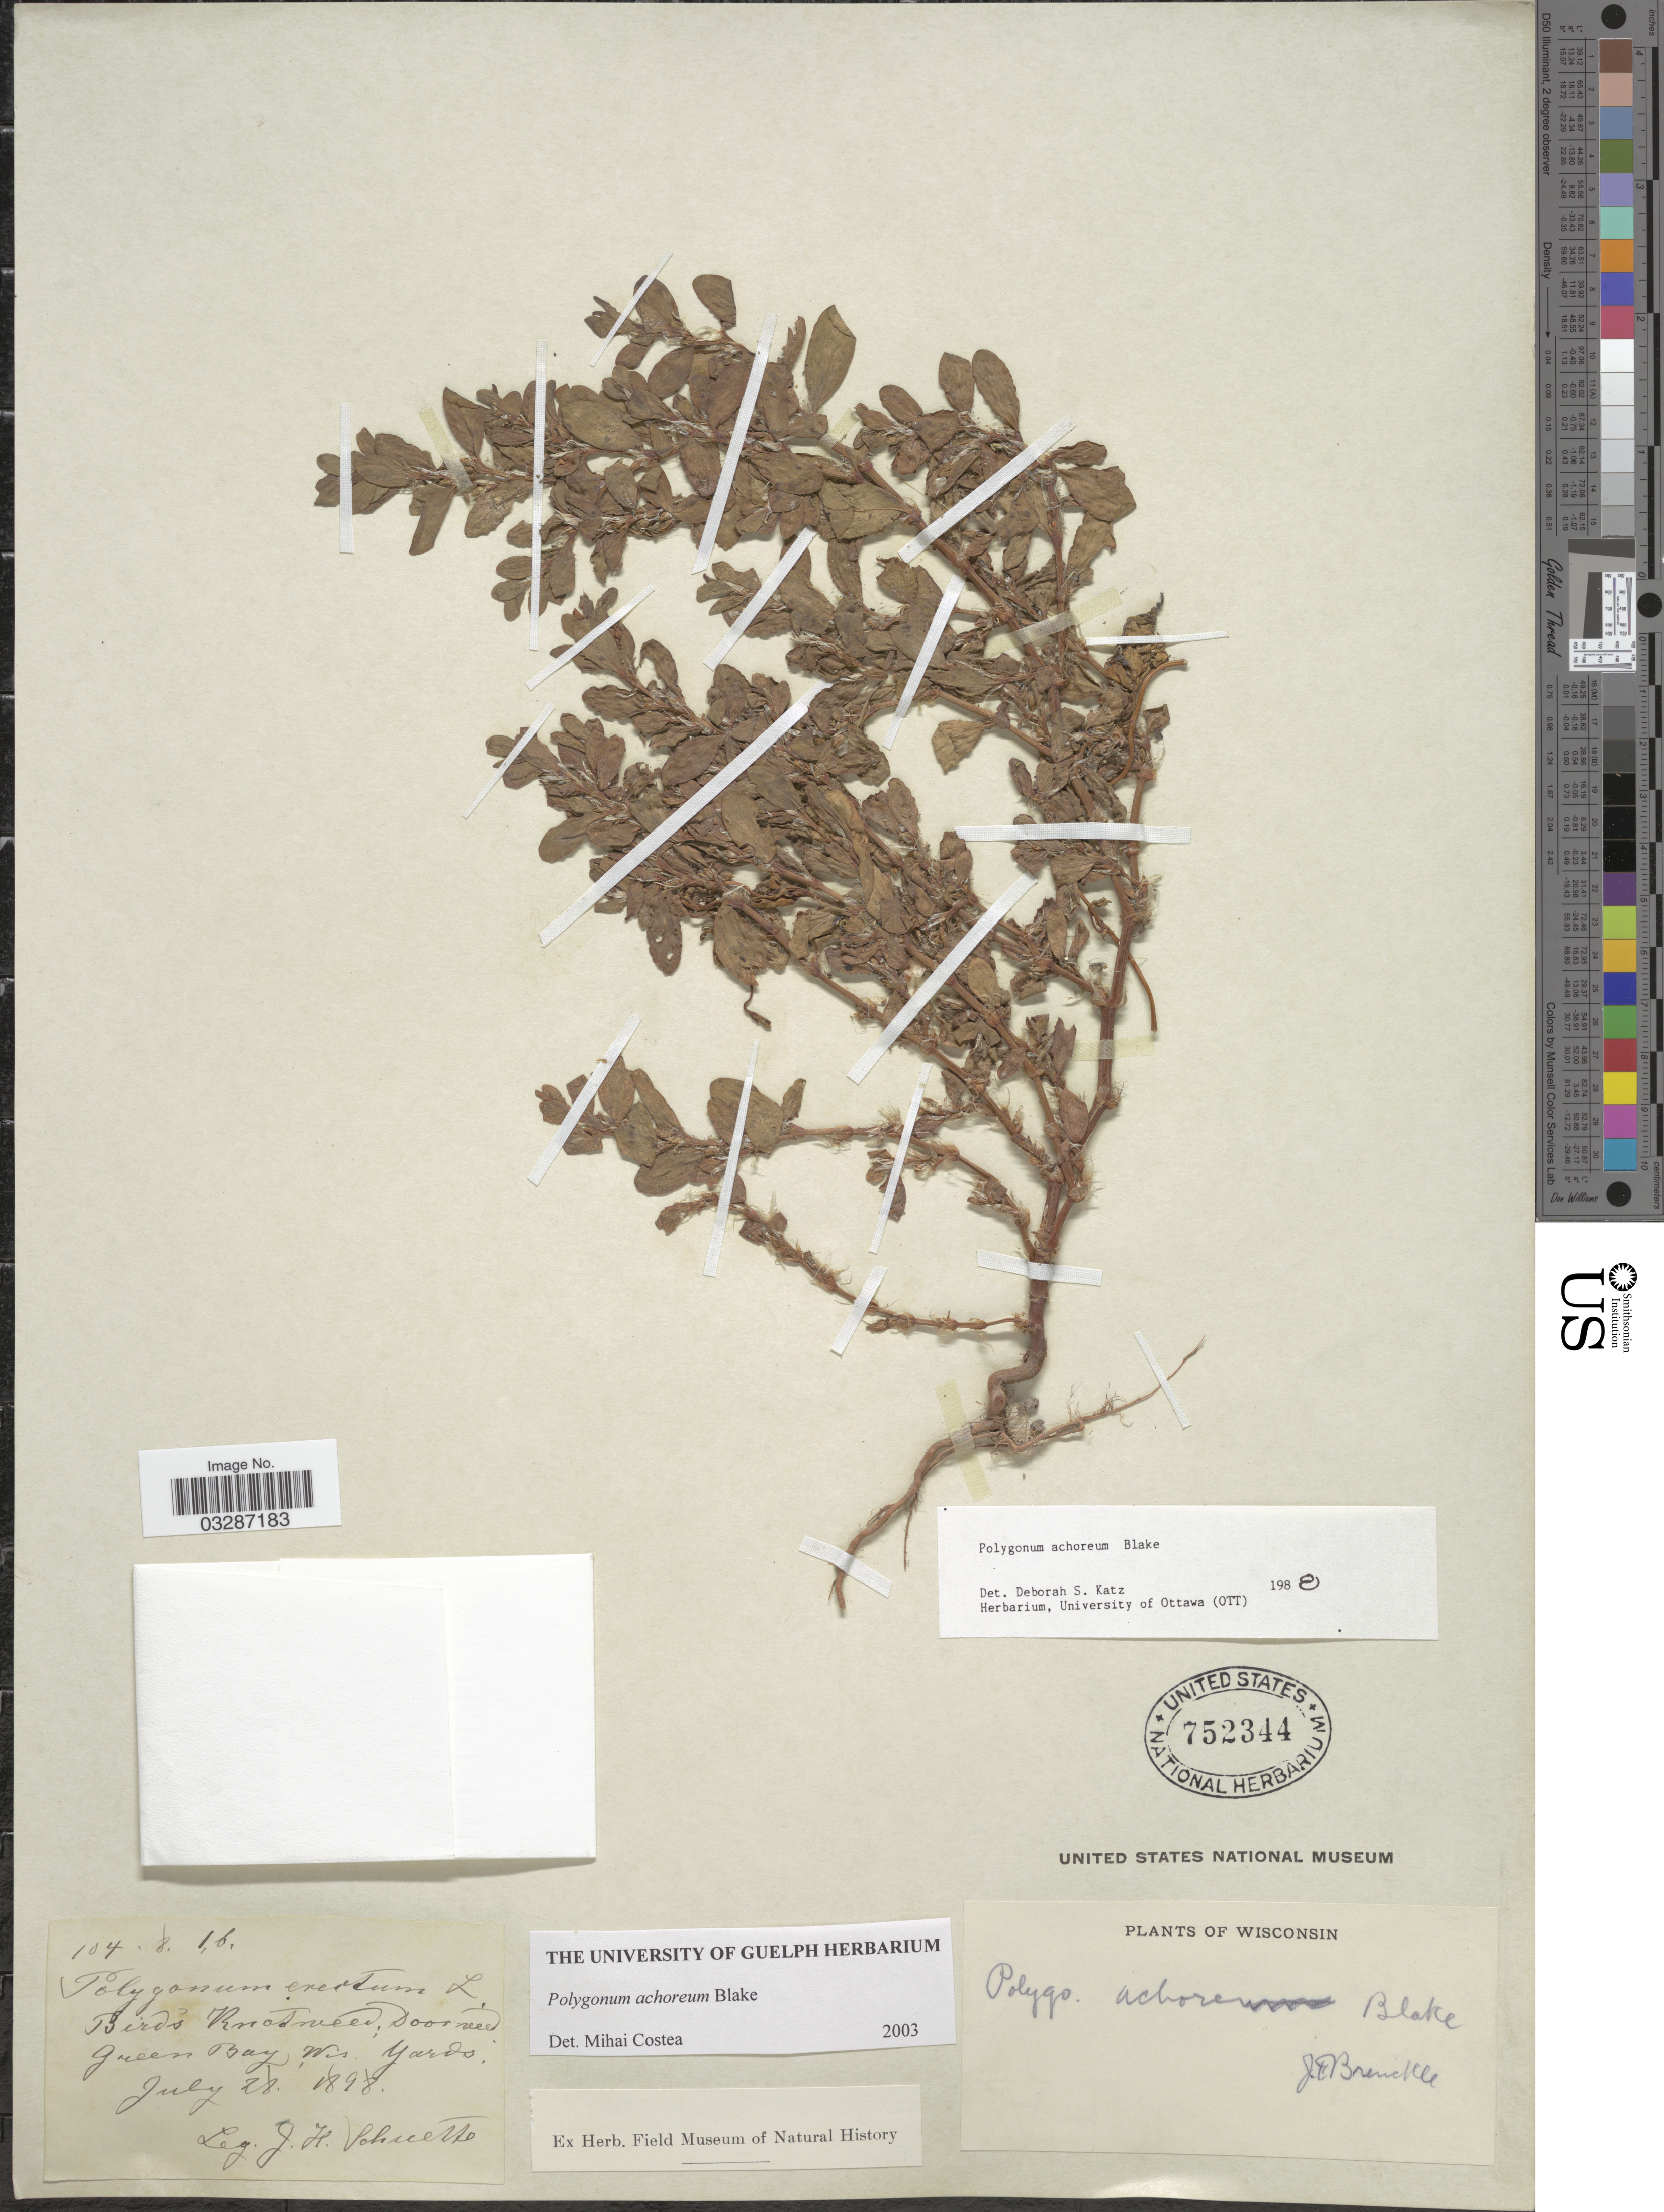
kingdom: Plantae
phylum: Tracheophyta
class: Magnoliopsida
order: Caryophyllales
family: Polygonaceae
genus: Polygonum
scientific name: Polygonum achoreum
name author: S.F. Blake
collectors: J. H. Schuette & J. Brenckle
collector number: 104/81b*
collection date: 1898-07-28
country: United States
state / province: Wisconsin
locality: Yards, Green Bay, Wis.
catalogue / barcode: US 752344